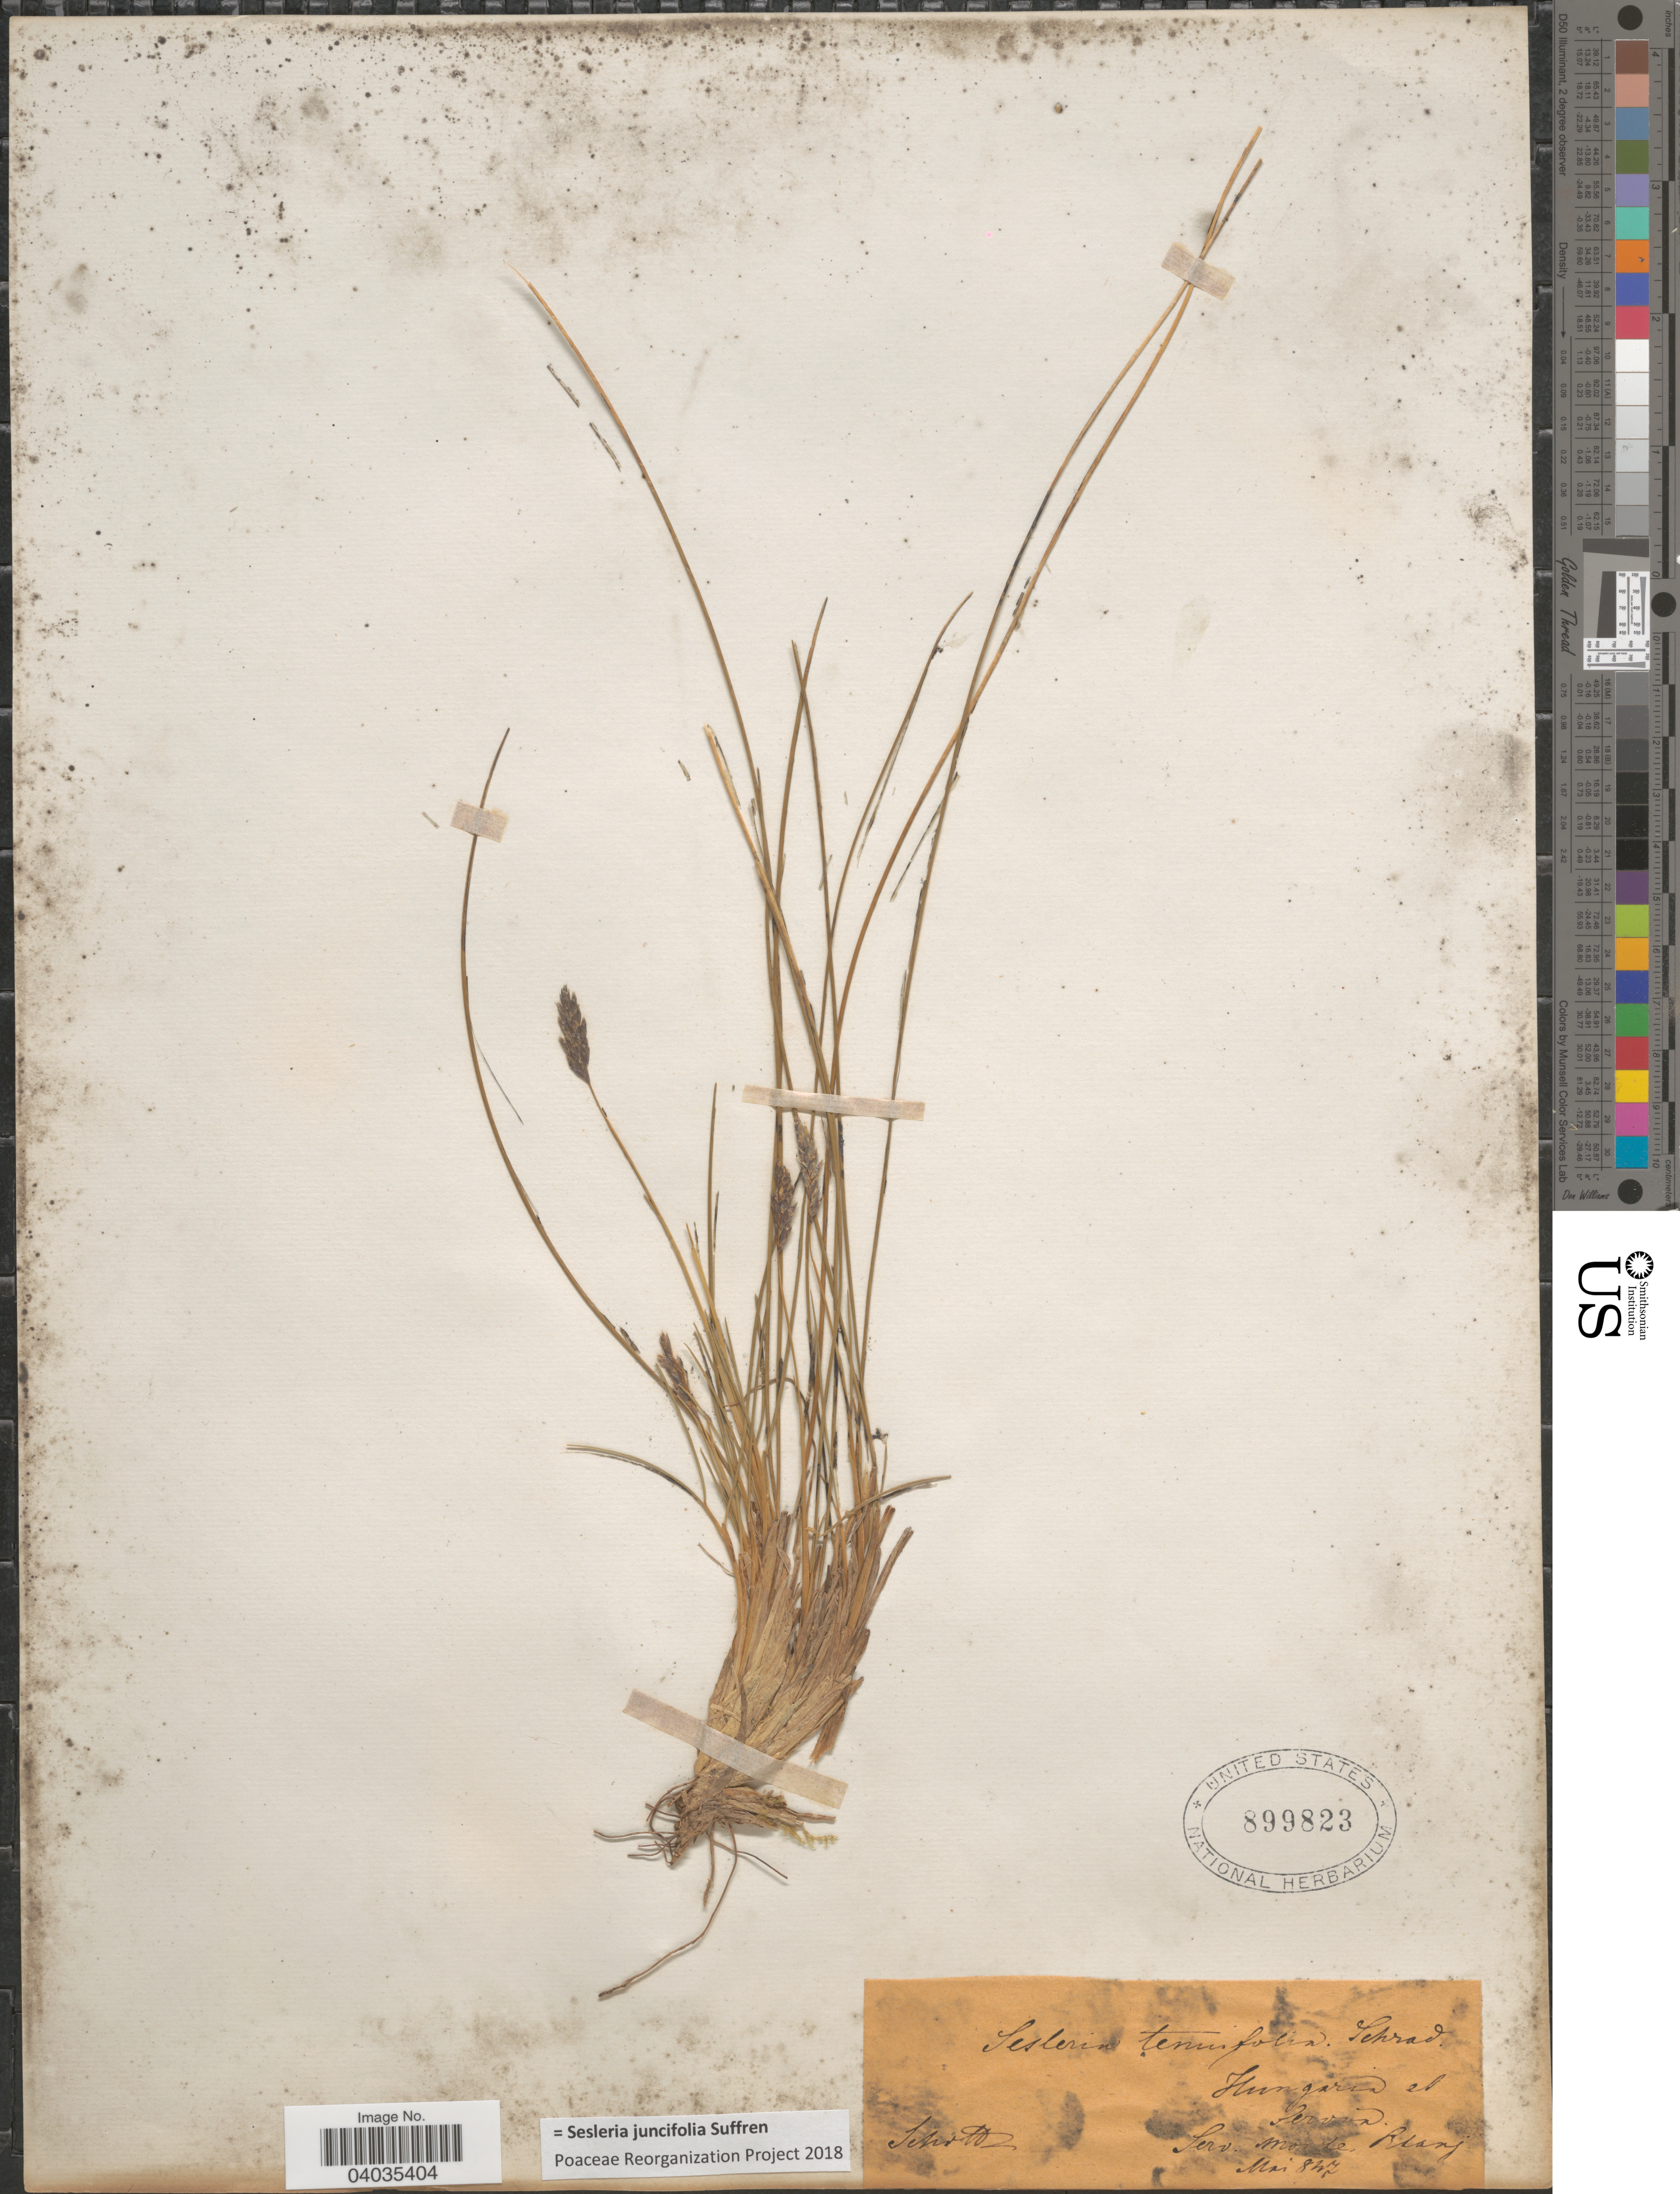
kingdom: Plantae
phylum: Tracheophyta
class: Liliopsida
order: Poales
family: Poaceae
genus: Sesleria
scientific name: Sesleria juncifolia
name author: Suffren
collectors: -. Schottz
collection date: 1847-05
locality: Hungaria et Servia. Serv. Monte.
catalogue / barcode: US 899823